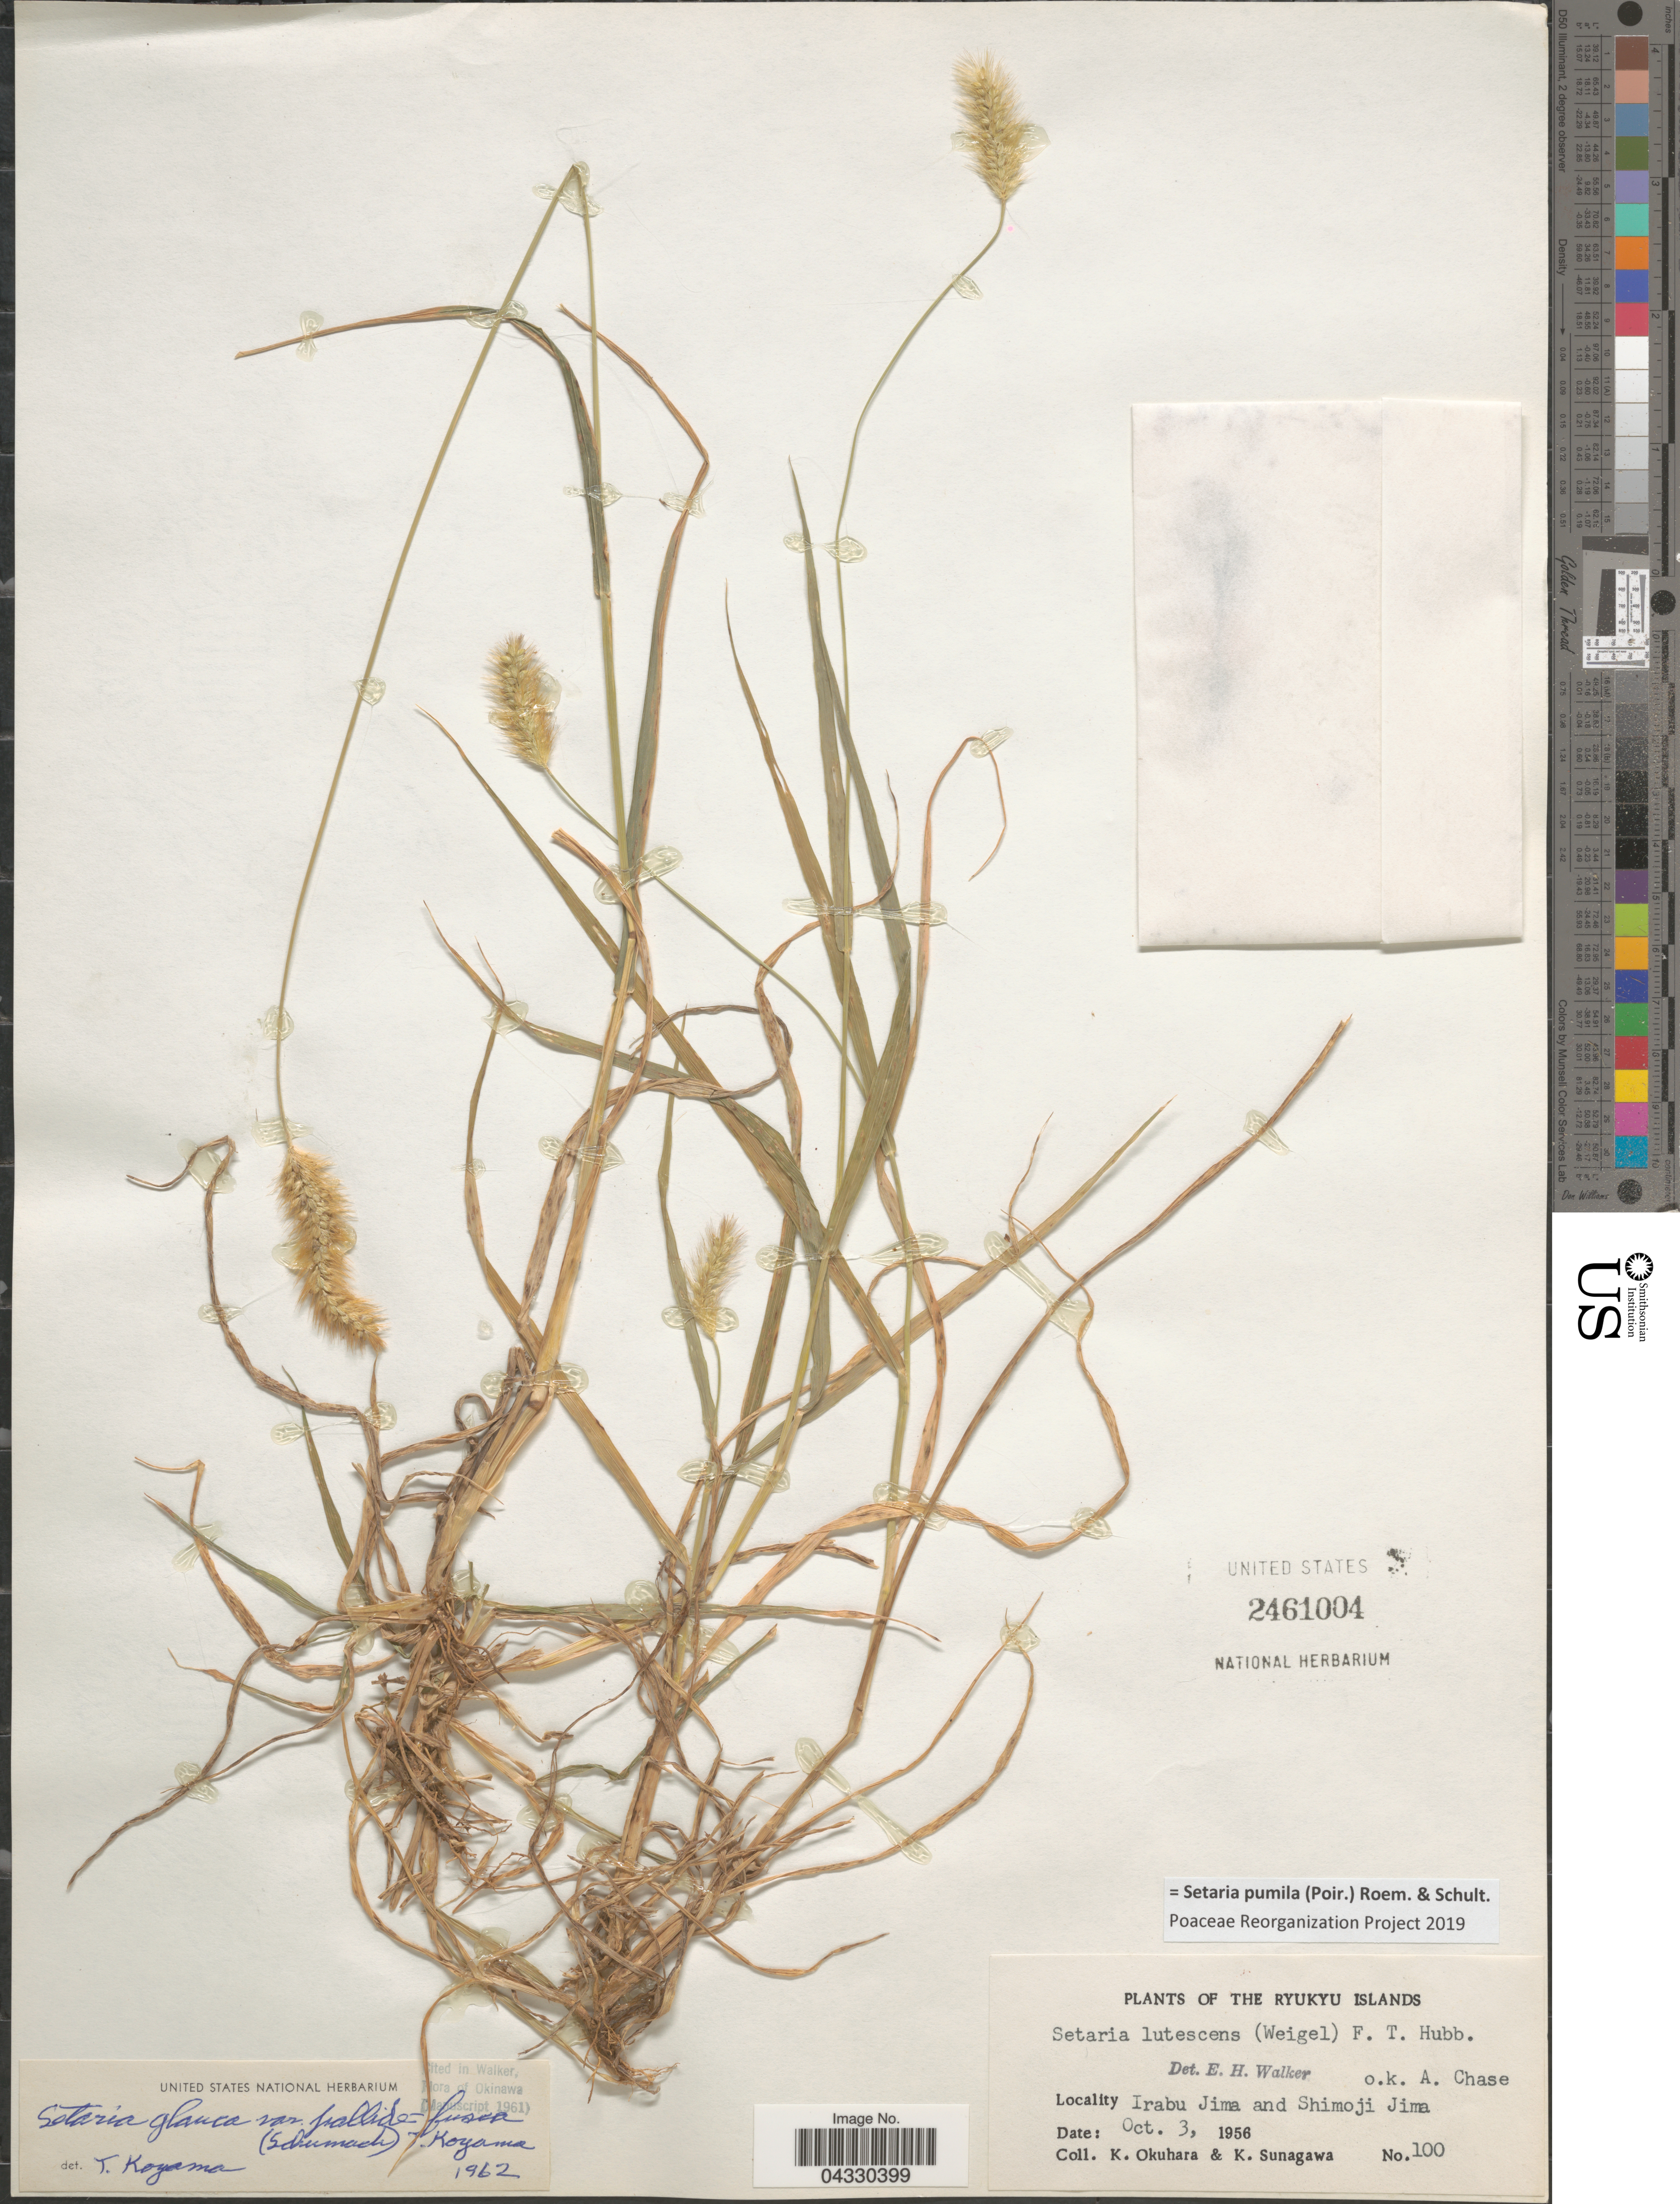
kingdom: Plantae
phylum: Tracheophyta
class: Liliopsida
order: Poales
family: Poaceae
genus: Setaria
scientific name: Setaria pumila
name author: (Poir.) Roem. & Schult.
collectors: K. Okuhara & K. Sunagawa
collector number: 100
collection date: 1956-10-03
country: Japan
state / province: Okinawa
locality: Ryukyu Islands. Irabu Jima and Shimohi Jima.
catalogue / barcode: US 2461004